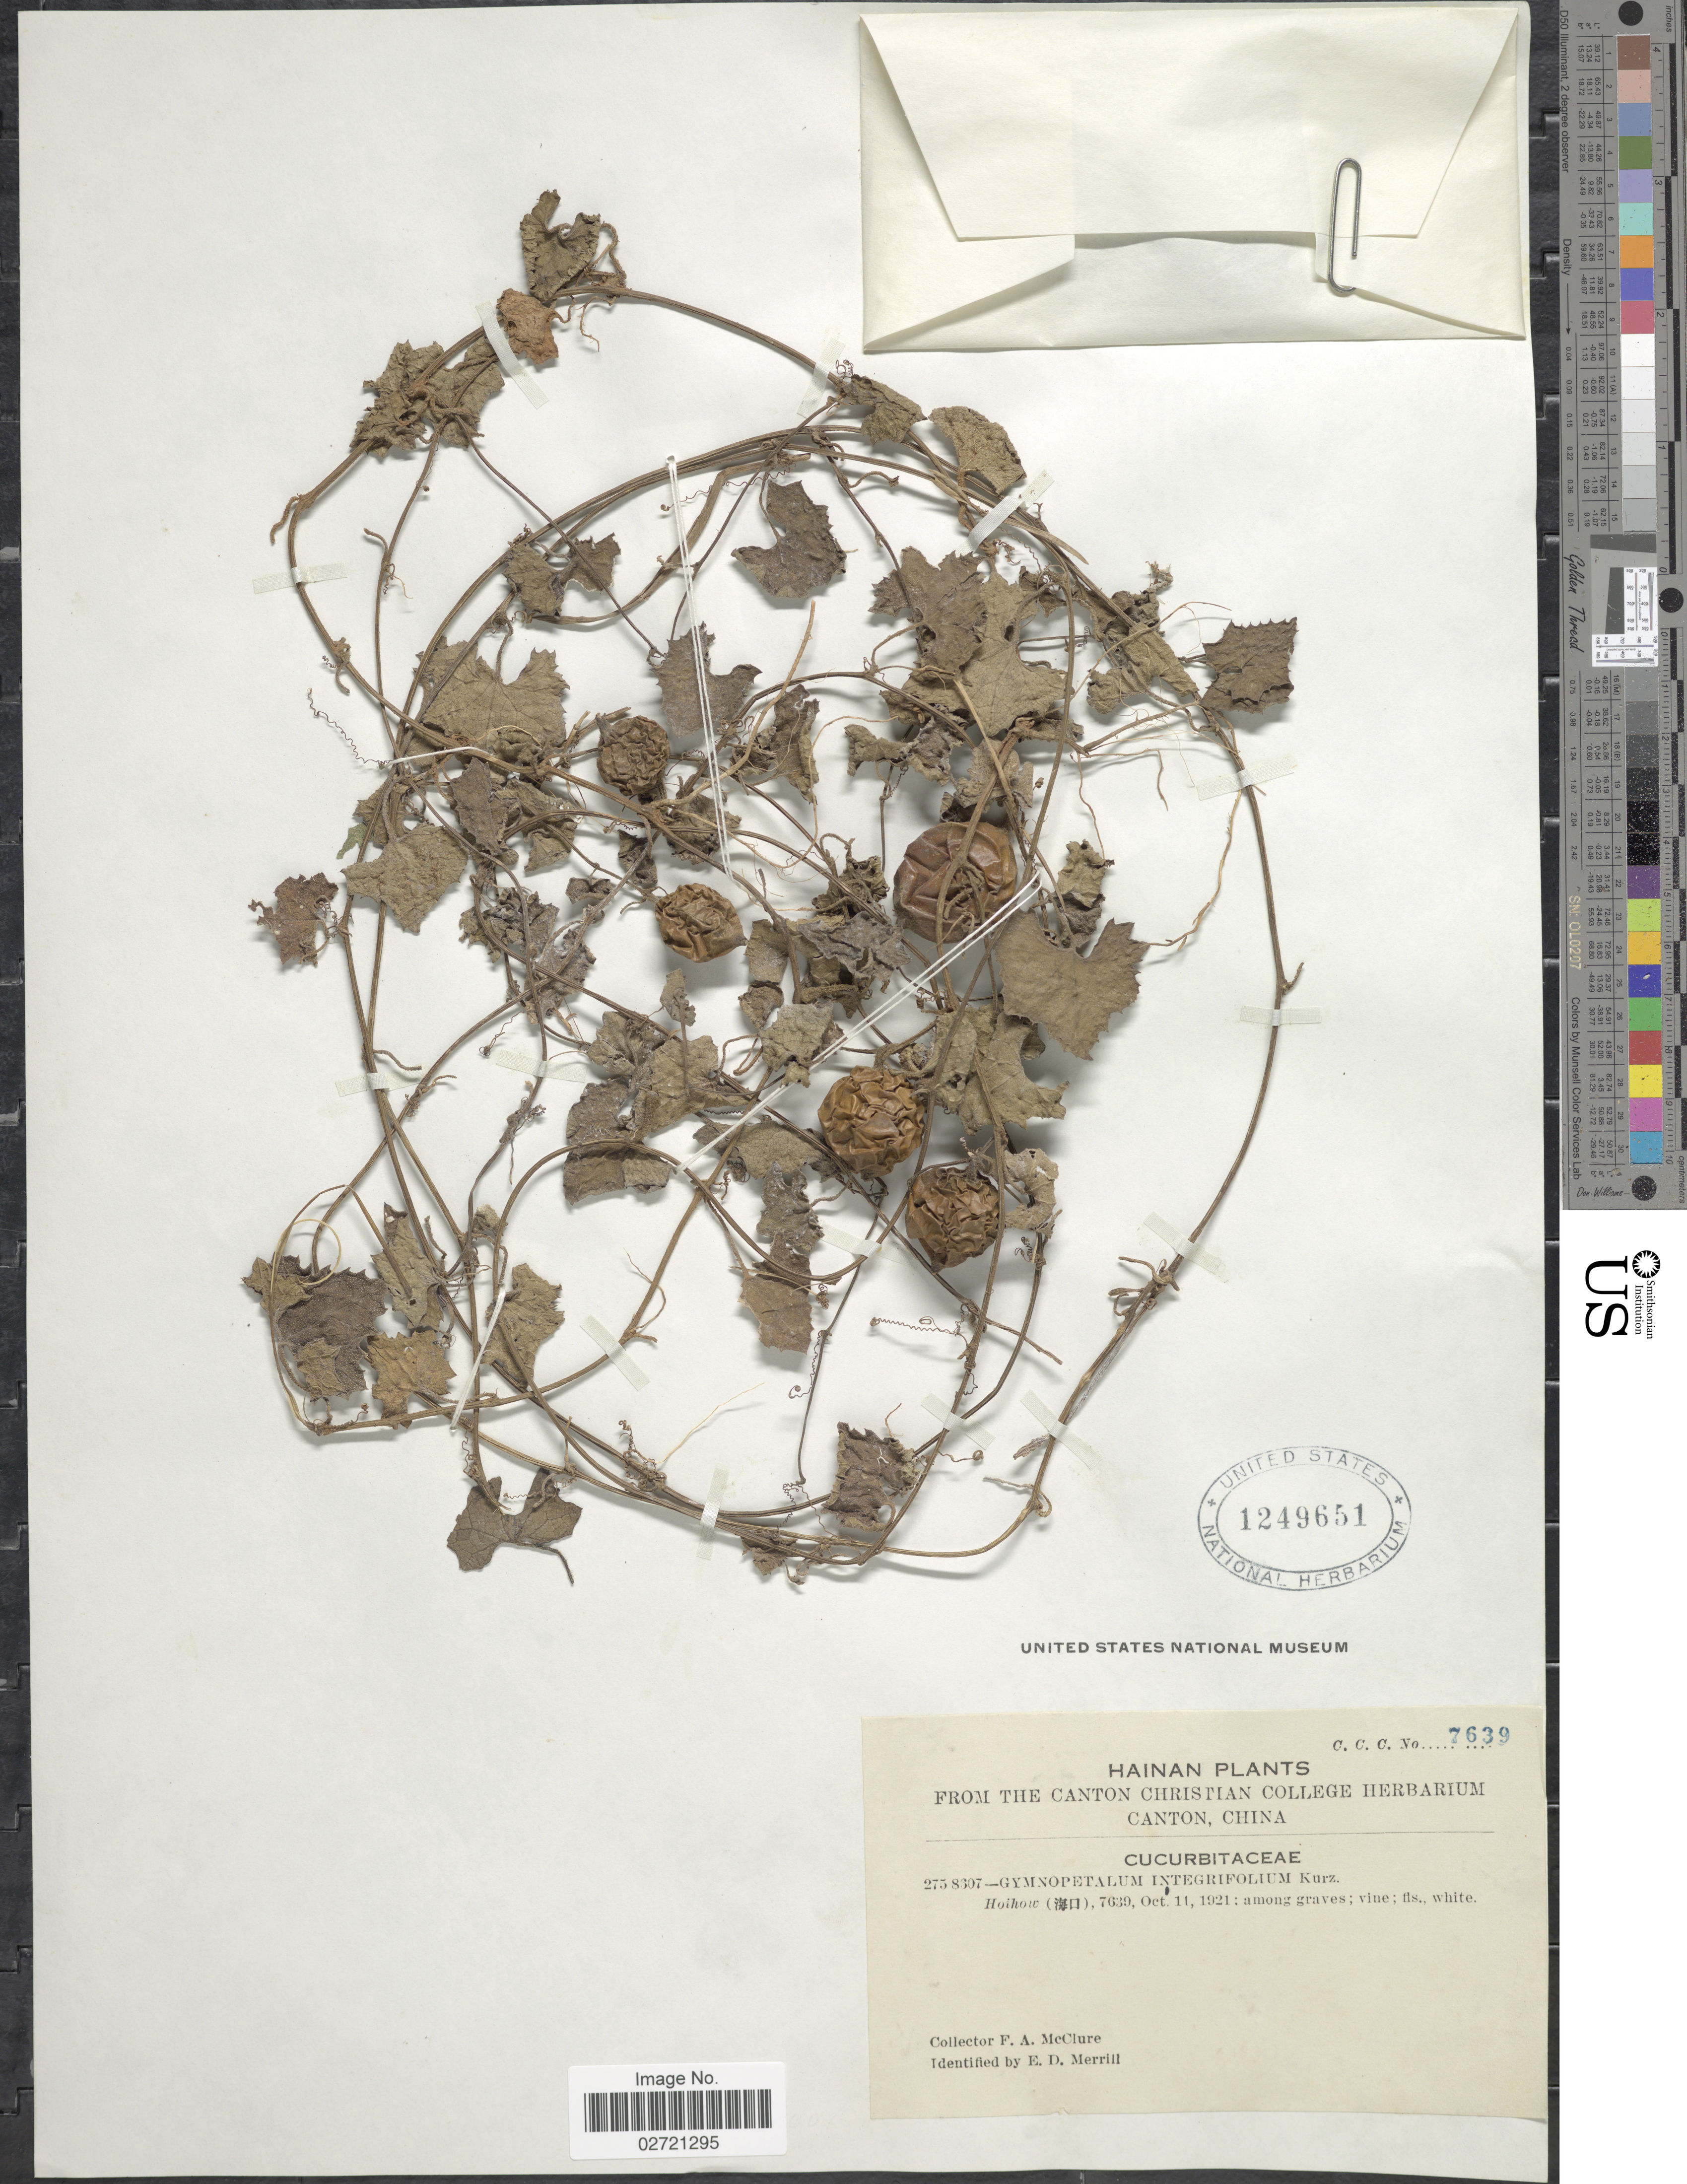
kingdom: Plantae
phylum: Tracheophyta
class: Magnoliopsida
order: Cucurbitales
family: Cucurbitaceae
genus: Trichosanthes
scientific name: Trichosanthes scabra var. scabra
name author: Lour.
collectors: F. A. McClure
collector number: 7639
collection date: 1921-10-11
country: China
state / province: Hainan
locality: Hainan, Hoihow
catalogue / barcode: US 1249651